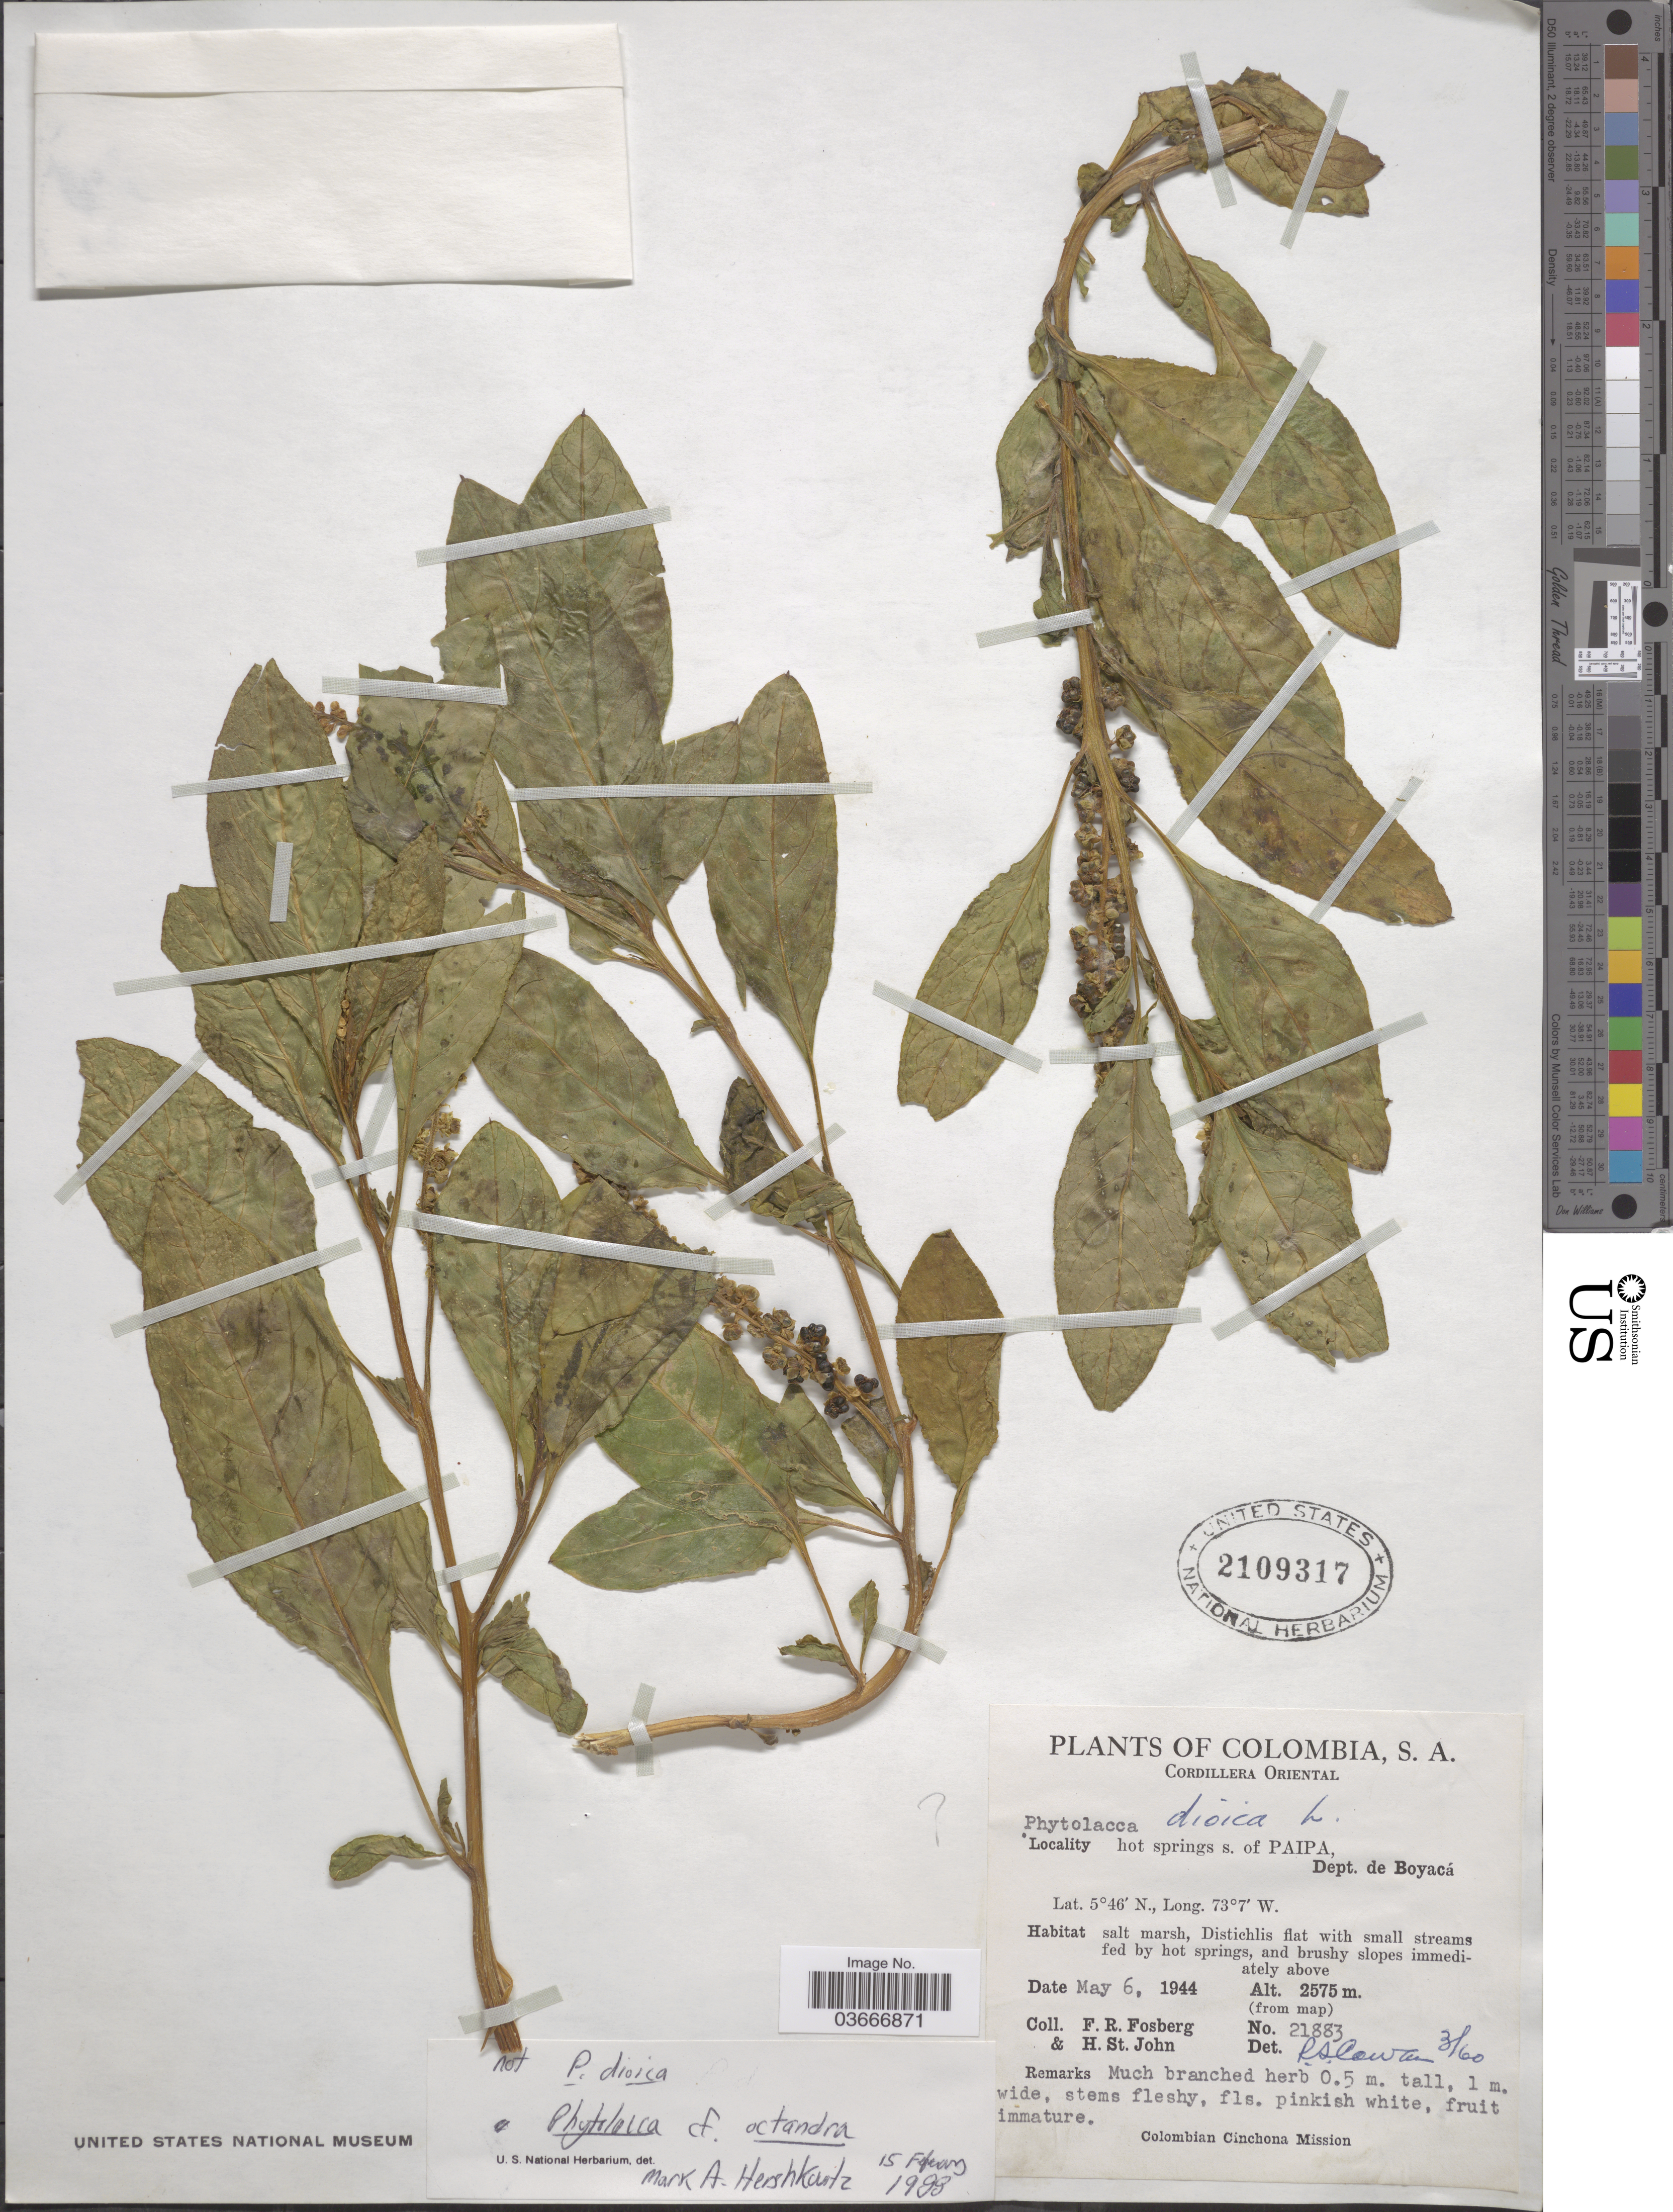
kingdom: Plantae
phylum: Tracheophyta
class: Magnoliopsida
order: Caryophyllales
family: Phytolaccaceae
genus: Phytolacca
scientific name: Phytolacca icosandra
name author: L.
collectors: F. R. Fosberg & H. St. John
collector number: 21883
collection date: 1944-05-06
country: Colombia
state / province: Boyacá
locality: Cordillera Oriental. Hot springs s. of Paipa, Dept. de Boyacá.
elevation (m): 2575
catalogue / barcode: US 2109317